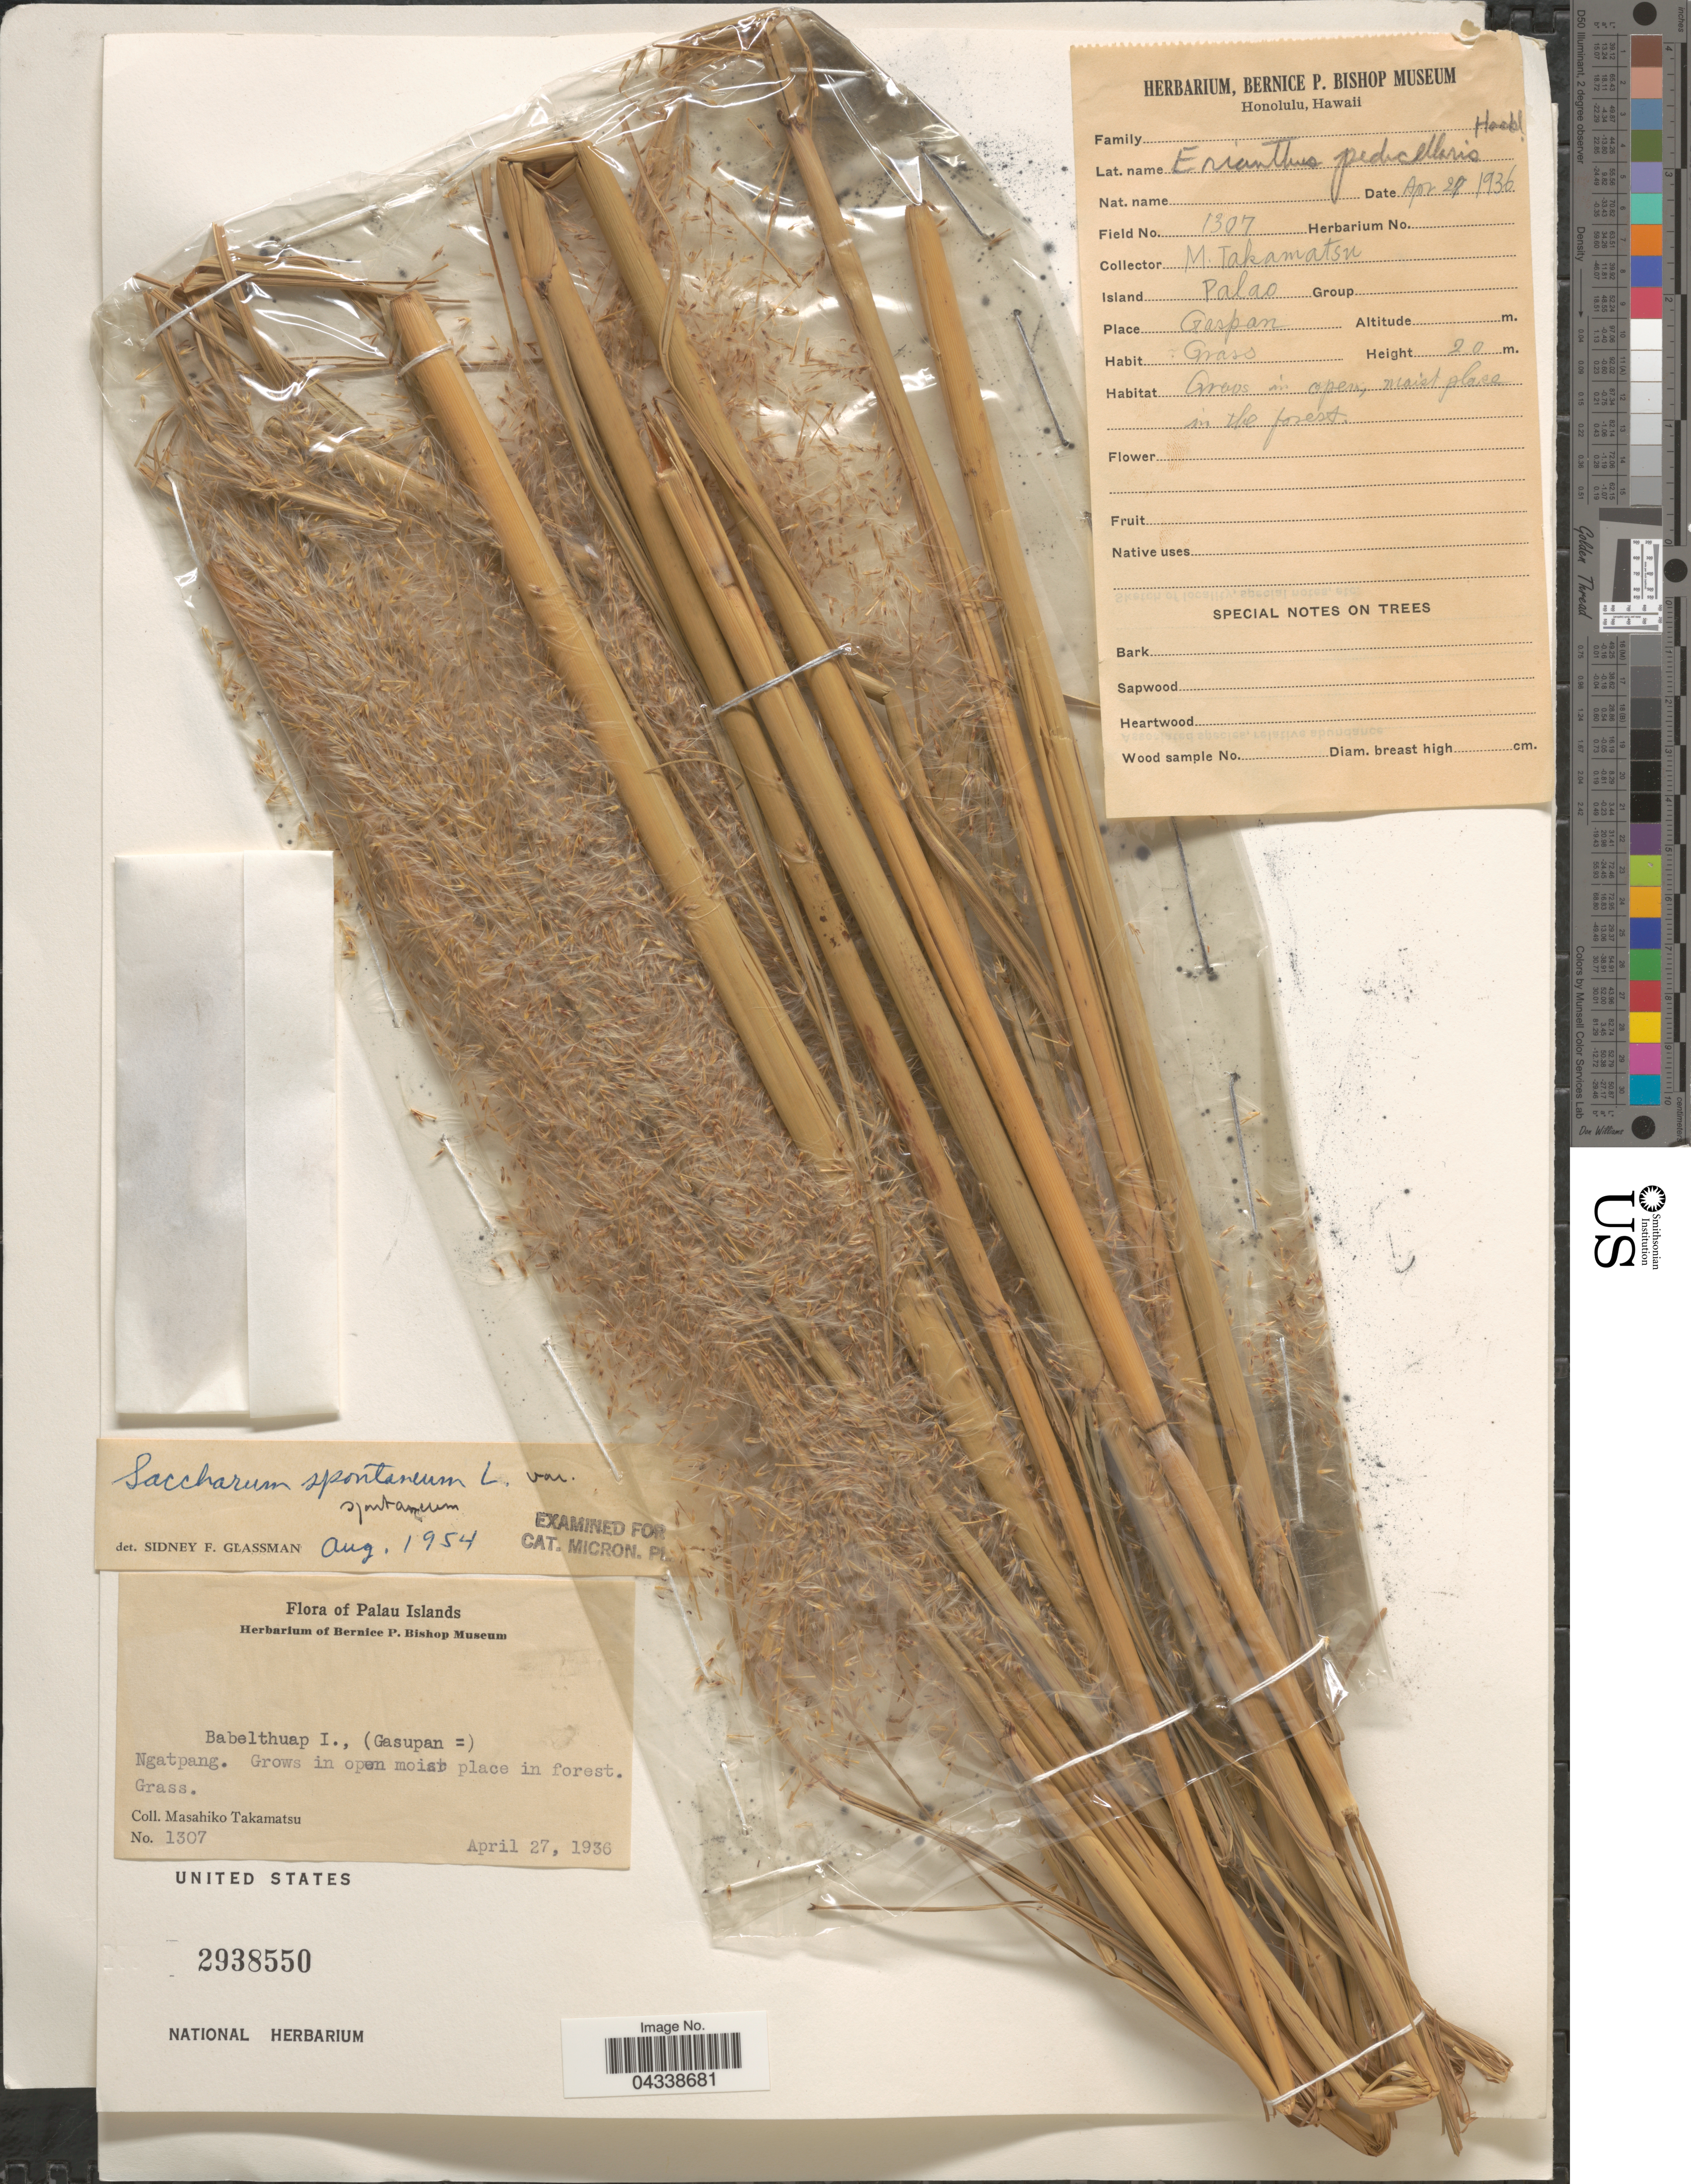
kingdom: Plantae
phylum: Tracheophyta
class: Liliopsida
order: Poales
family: Poaceae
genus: Saccharum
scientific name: Saccharum spontaneum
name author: L.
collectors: M. Takamatsu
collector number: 1307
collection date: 1936-04-27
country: Palau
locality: Gaspan. Palau Islands. Babelthuap I., (Gasupan =) Ngatpang.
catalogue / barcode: US 2938550